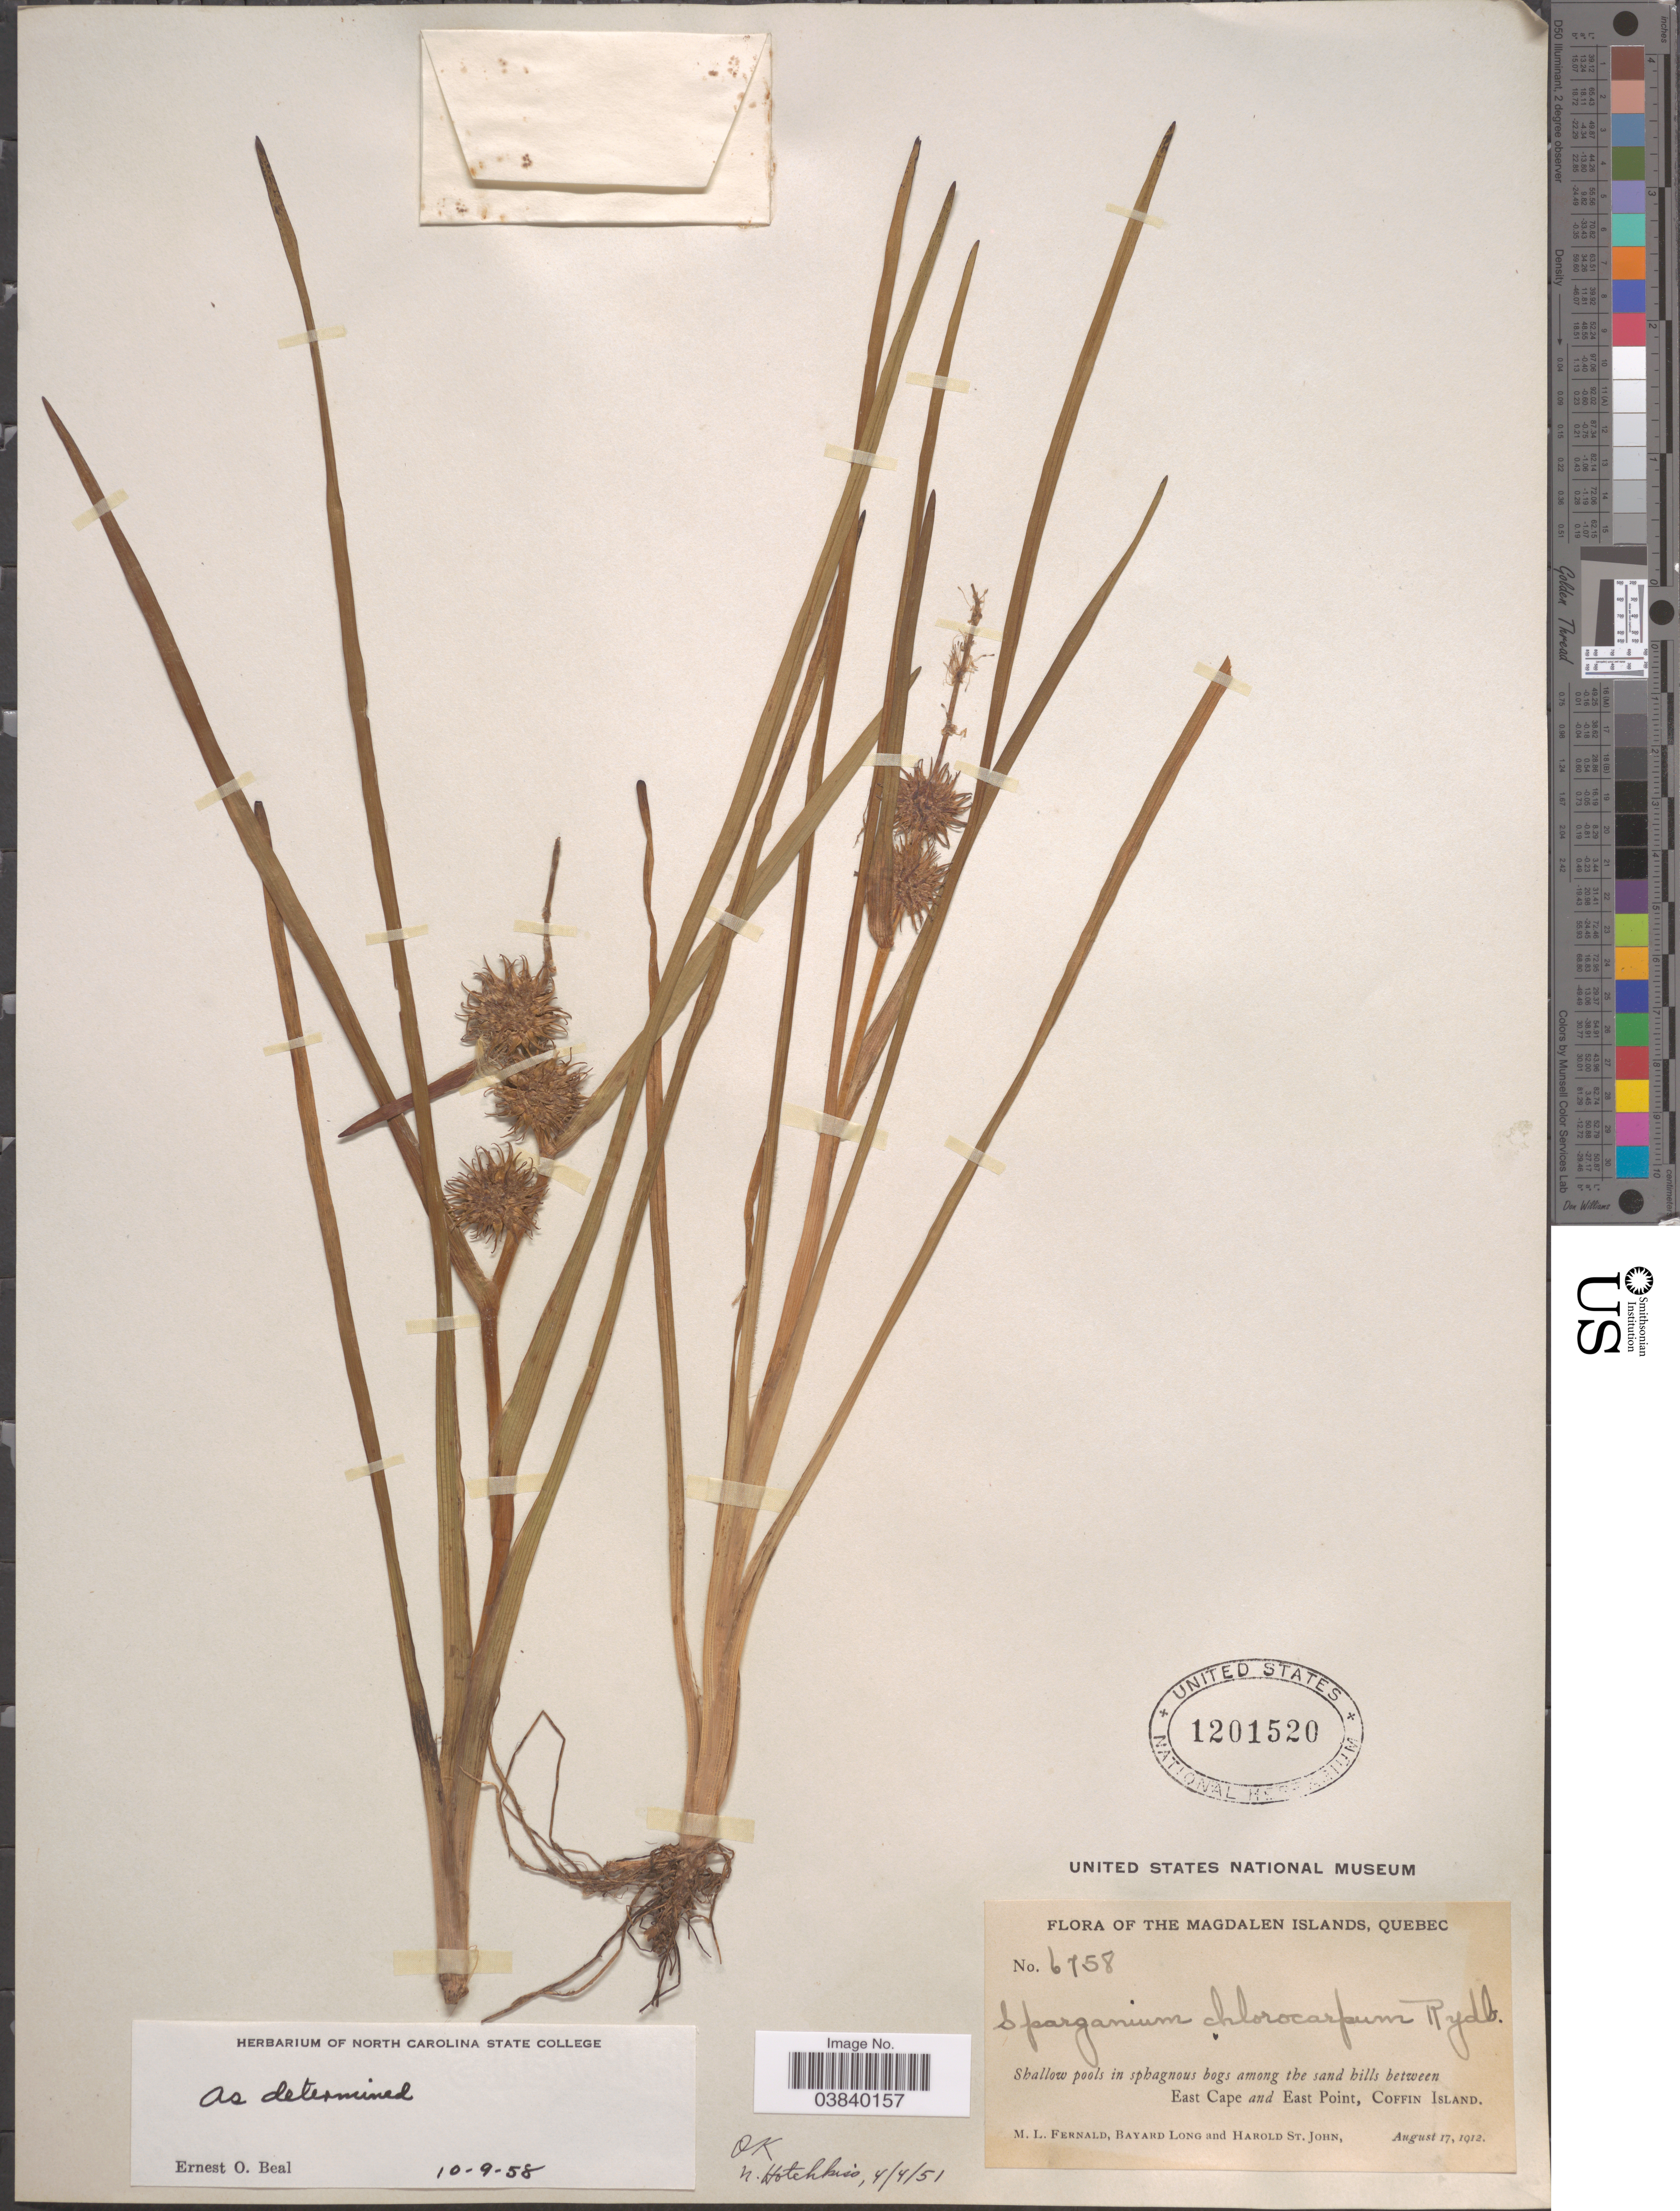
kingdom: Plantae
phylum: Tracheophyta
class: Liliopsida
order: Poales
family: Typhaceae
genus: Sparganium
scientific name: Sparganium chlorocarpum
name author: Rydb.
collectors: M. L. Fernald, B. Long & H. St. John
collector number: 6758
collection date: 1912-08-17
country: Canada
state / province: Quebec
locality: Magdalen Islands. Shallow pools in sphagnous bogs among the sand hills between East Cape and East Point, Coffin Island.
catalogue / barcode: US 1201520